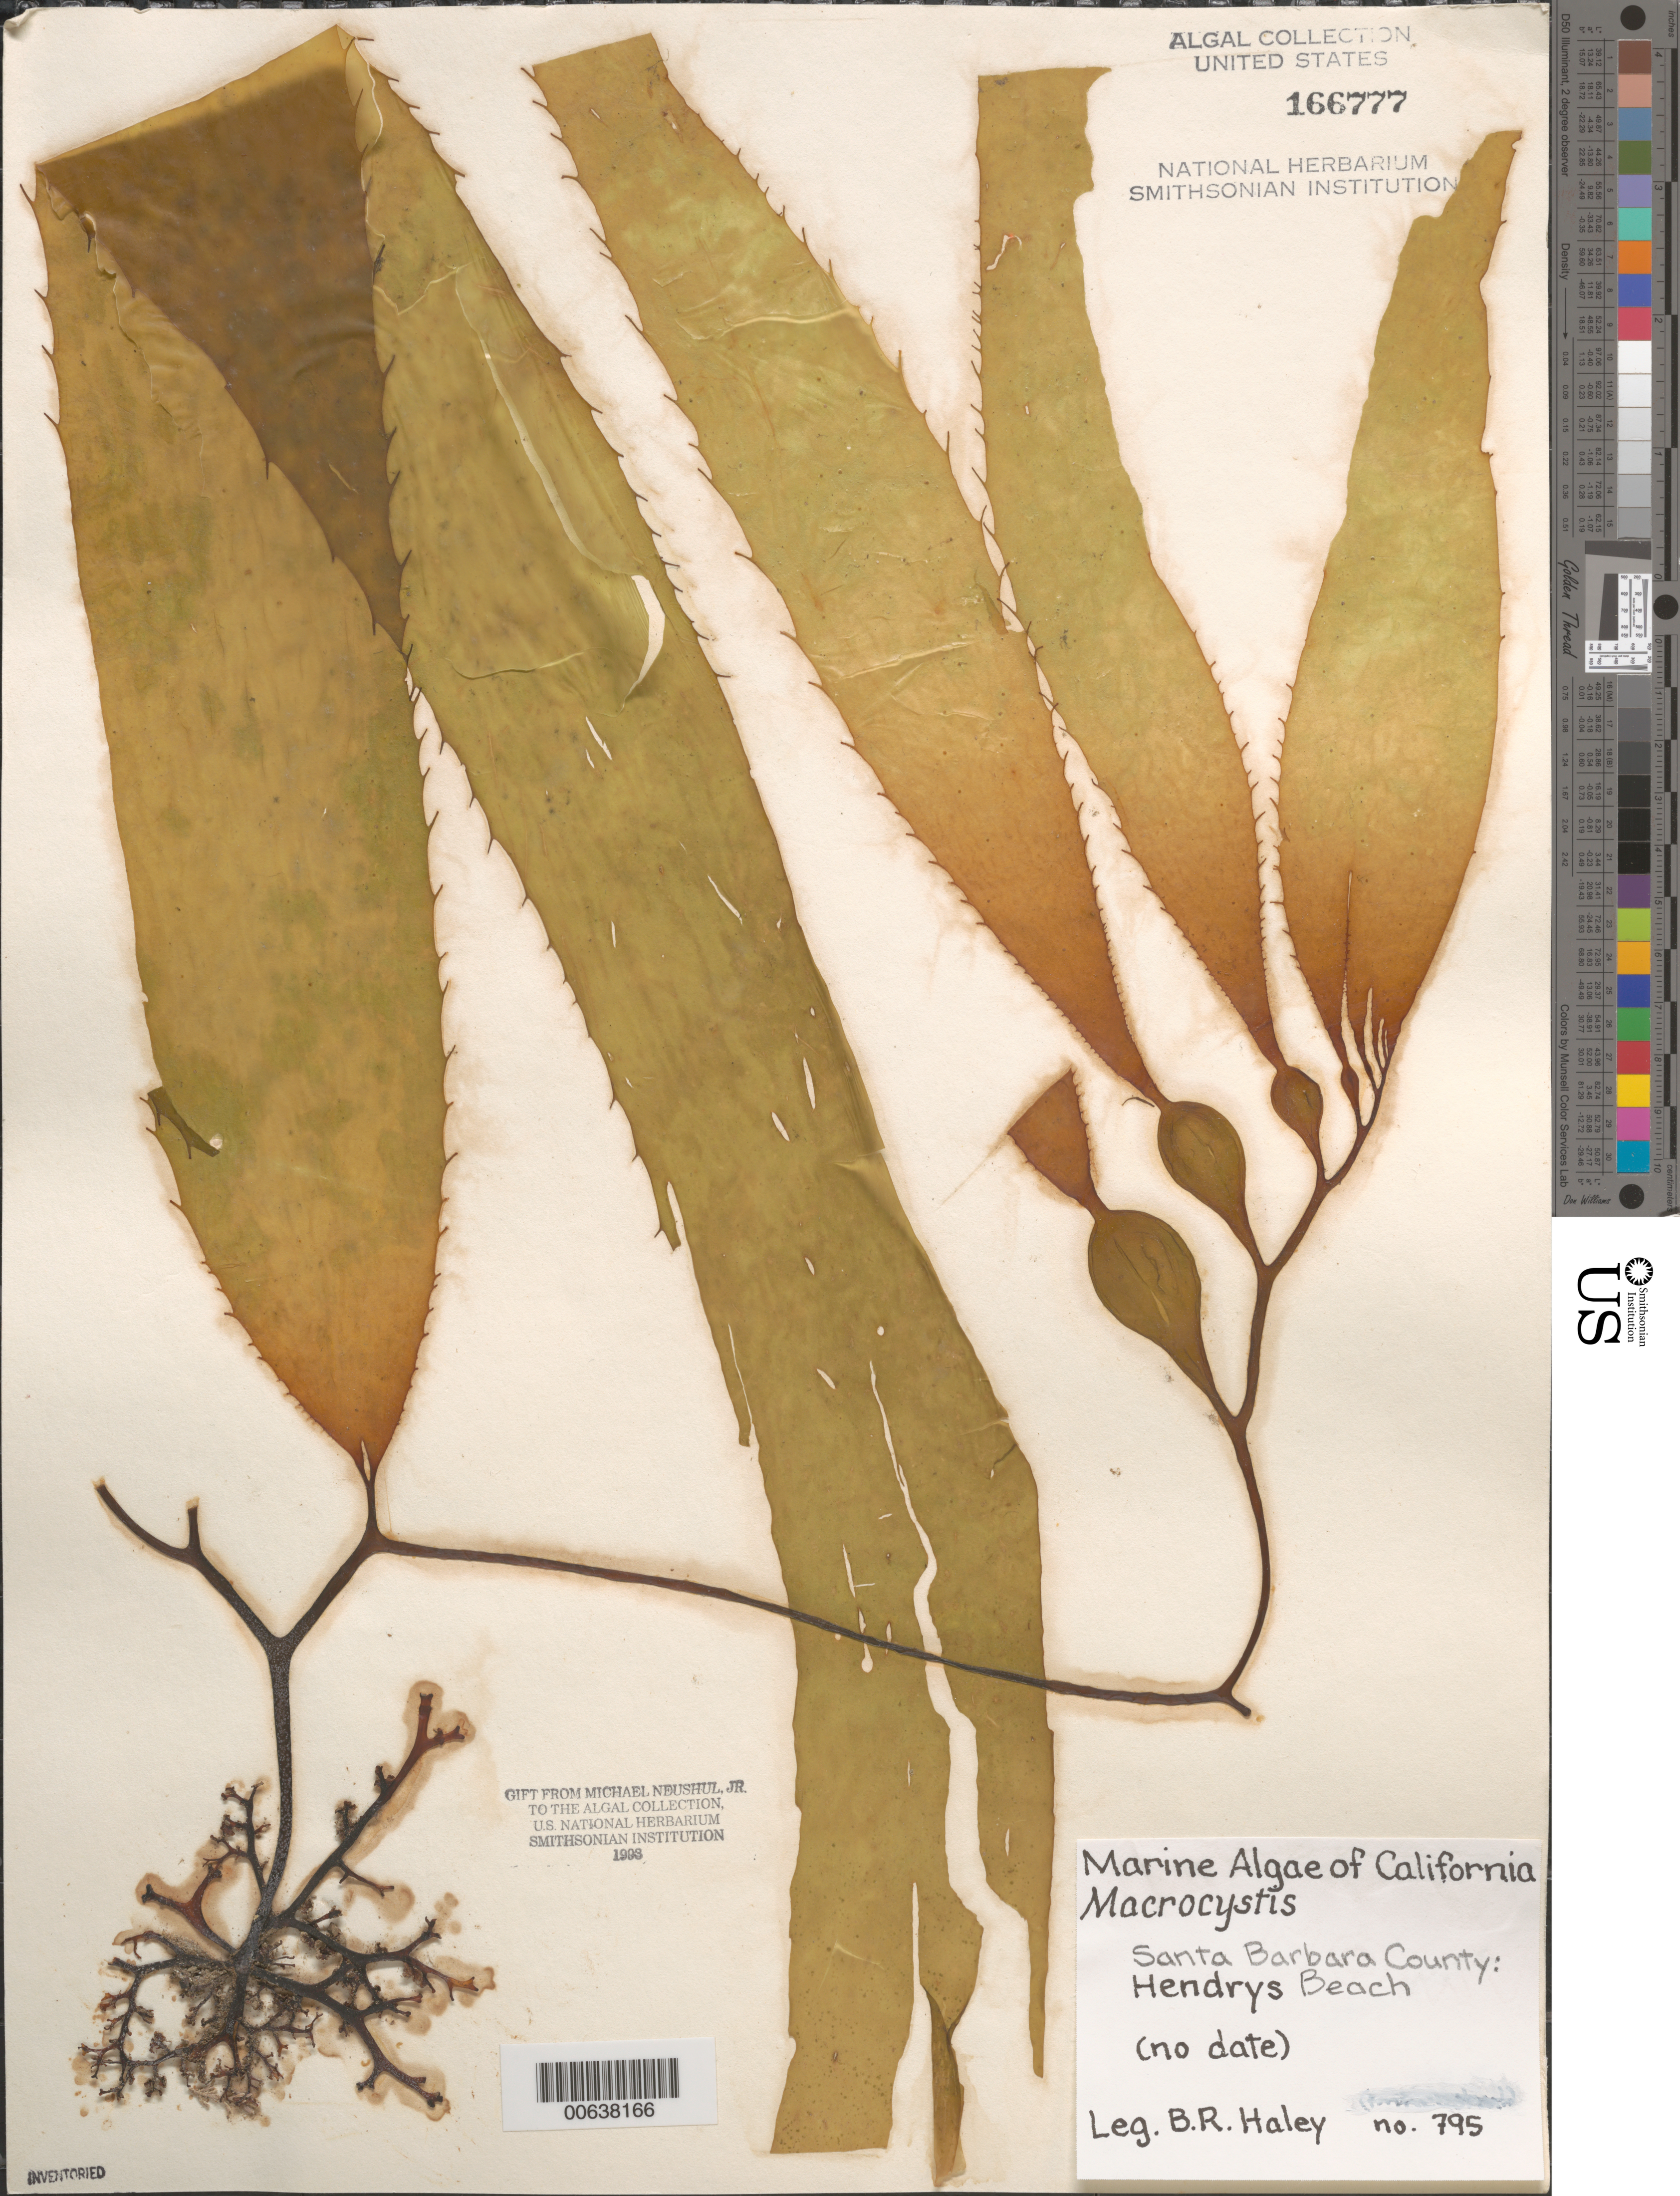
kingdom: Chromista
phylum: Ochrophyta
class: Phaeophyceae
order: Laminariales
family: Laminariaceae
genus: Macrocystis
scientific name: Macrocystis sp.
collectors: B. Haley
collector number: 795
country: United States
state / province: California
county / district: Santa Barbara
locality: Hendry's Beach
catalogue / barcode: US 166777